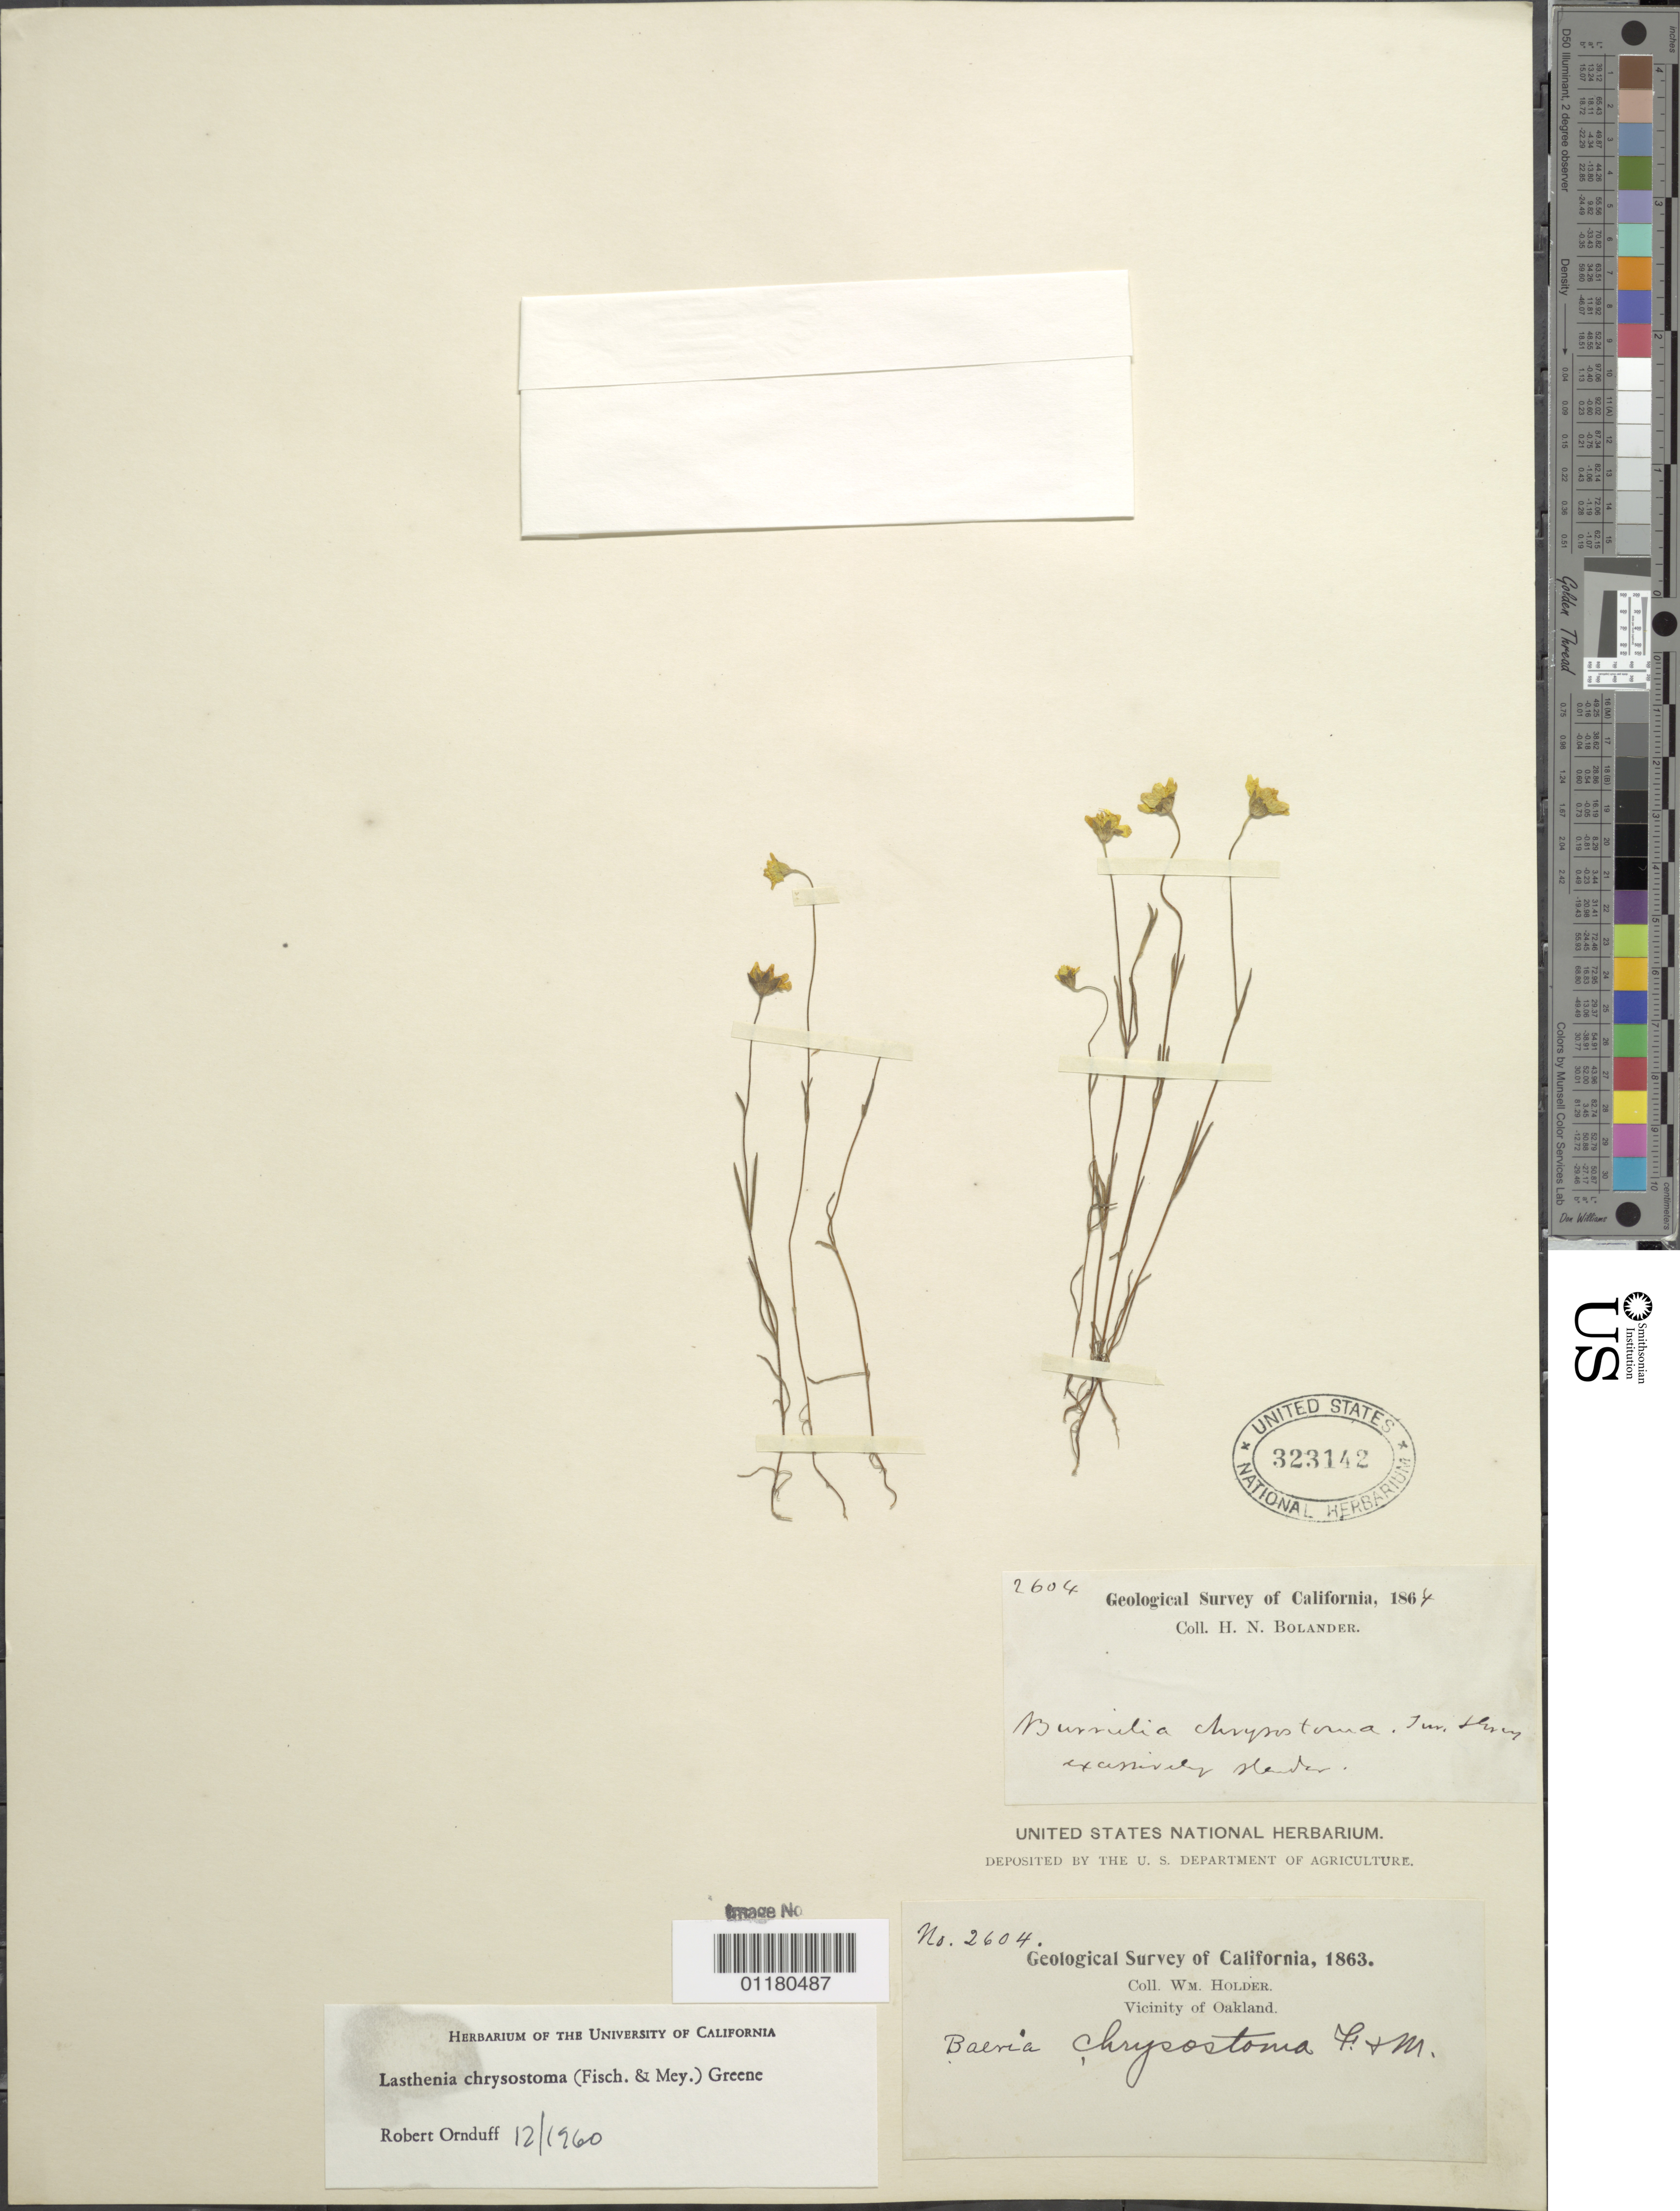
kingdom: Plantae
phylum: Tracheophyta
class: Magnoliopsida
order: Asterales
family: Asteraceae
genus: Lasthenia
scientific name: Lasthenia chrysostoma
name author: (Fisch. & C.A. Mey.) Greene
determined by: Ornduff, R.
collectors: W. Holder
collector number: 2604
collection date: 1863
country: United States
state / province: California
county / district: Alameda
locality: Vicinity of Oakland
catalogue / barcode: US 323142